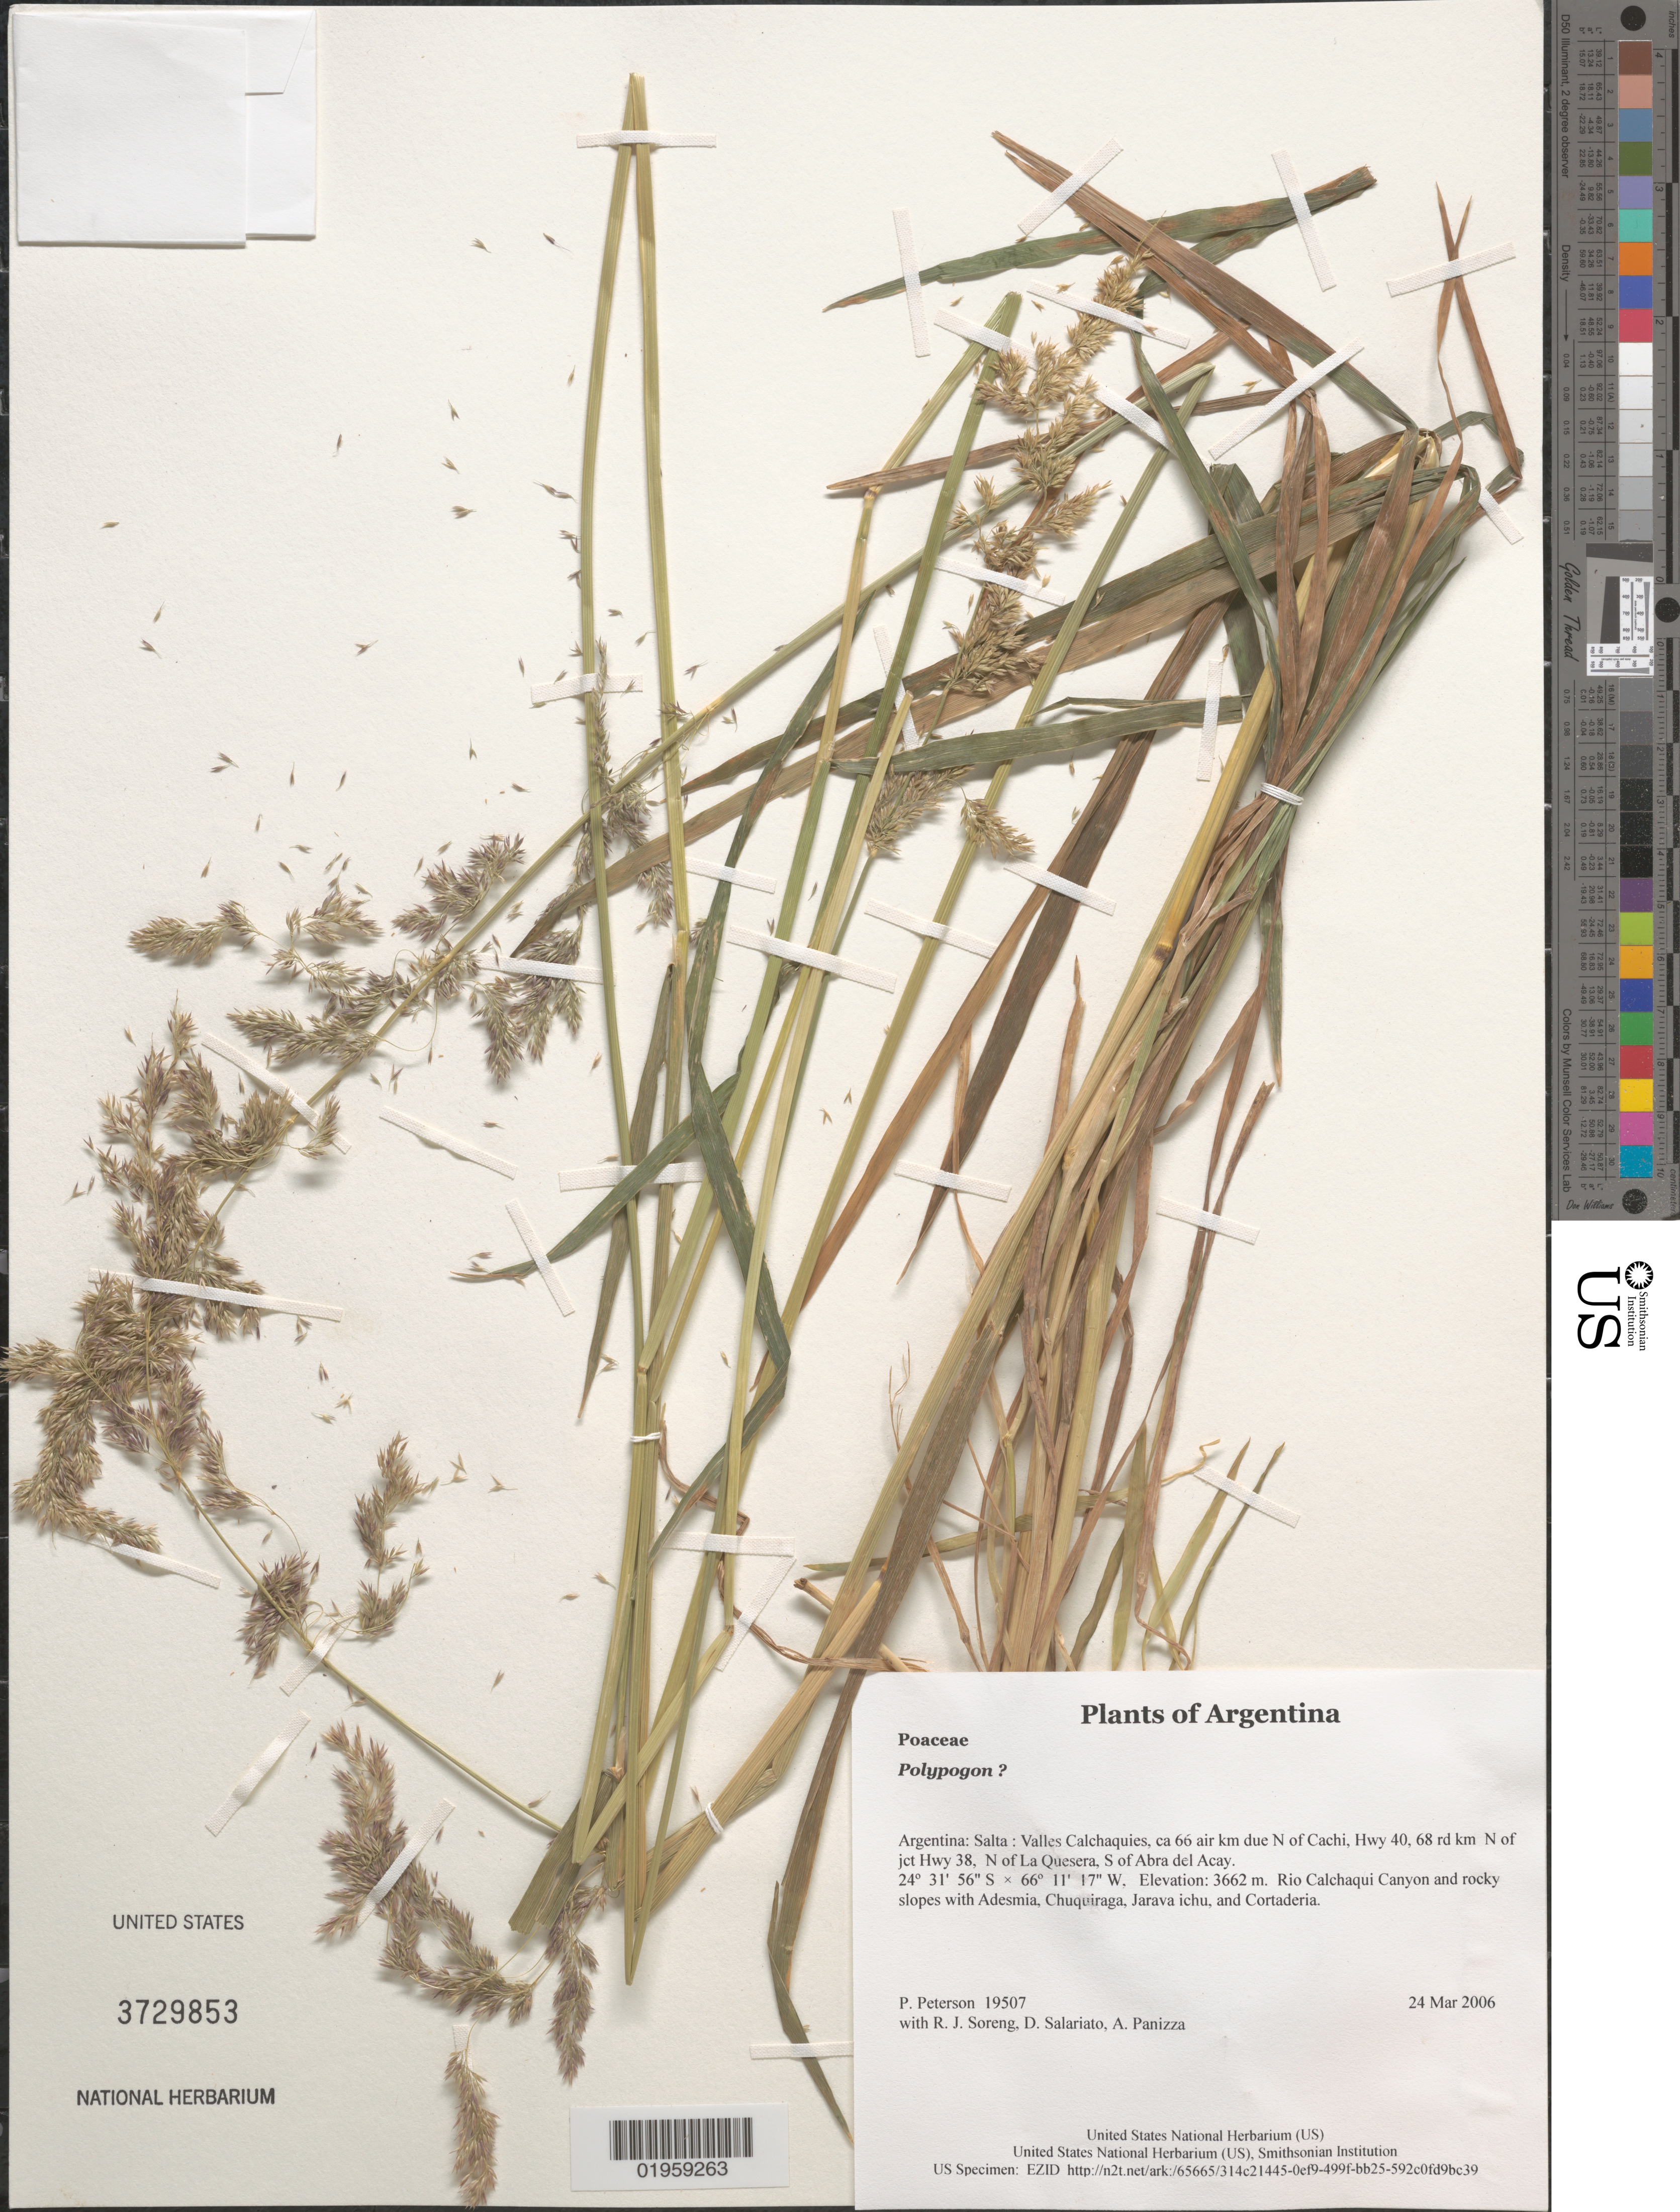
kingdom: Plantae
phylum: Tracheophyta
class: Liliopsida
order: Poales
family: Poaceae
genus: Polypogon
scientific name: Polypogon sp.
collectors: P. M. Peterson, R. J. Soreng, D. Salariato & A. Panizza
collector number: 19507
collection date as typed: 24 Mar 2006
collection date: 2006-03-24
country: Argentina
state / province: Salta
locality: Valles Calchaquies, ca 66 air km due N of Cachi, Hwy 40, 68 rd km N of jct Hwy 38, N of La Quesera, S of Abra del Acay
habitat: Rio Calchaqui Canyon and rocky slopes with Adesmia, Chuquiraga, Jarava ichu, and Cortaderia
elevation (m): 3662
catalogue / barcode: US 3729853